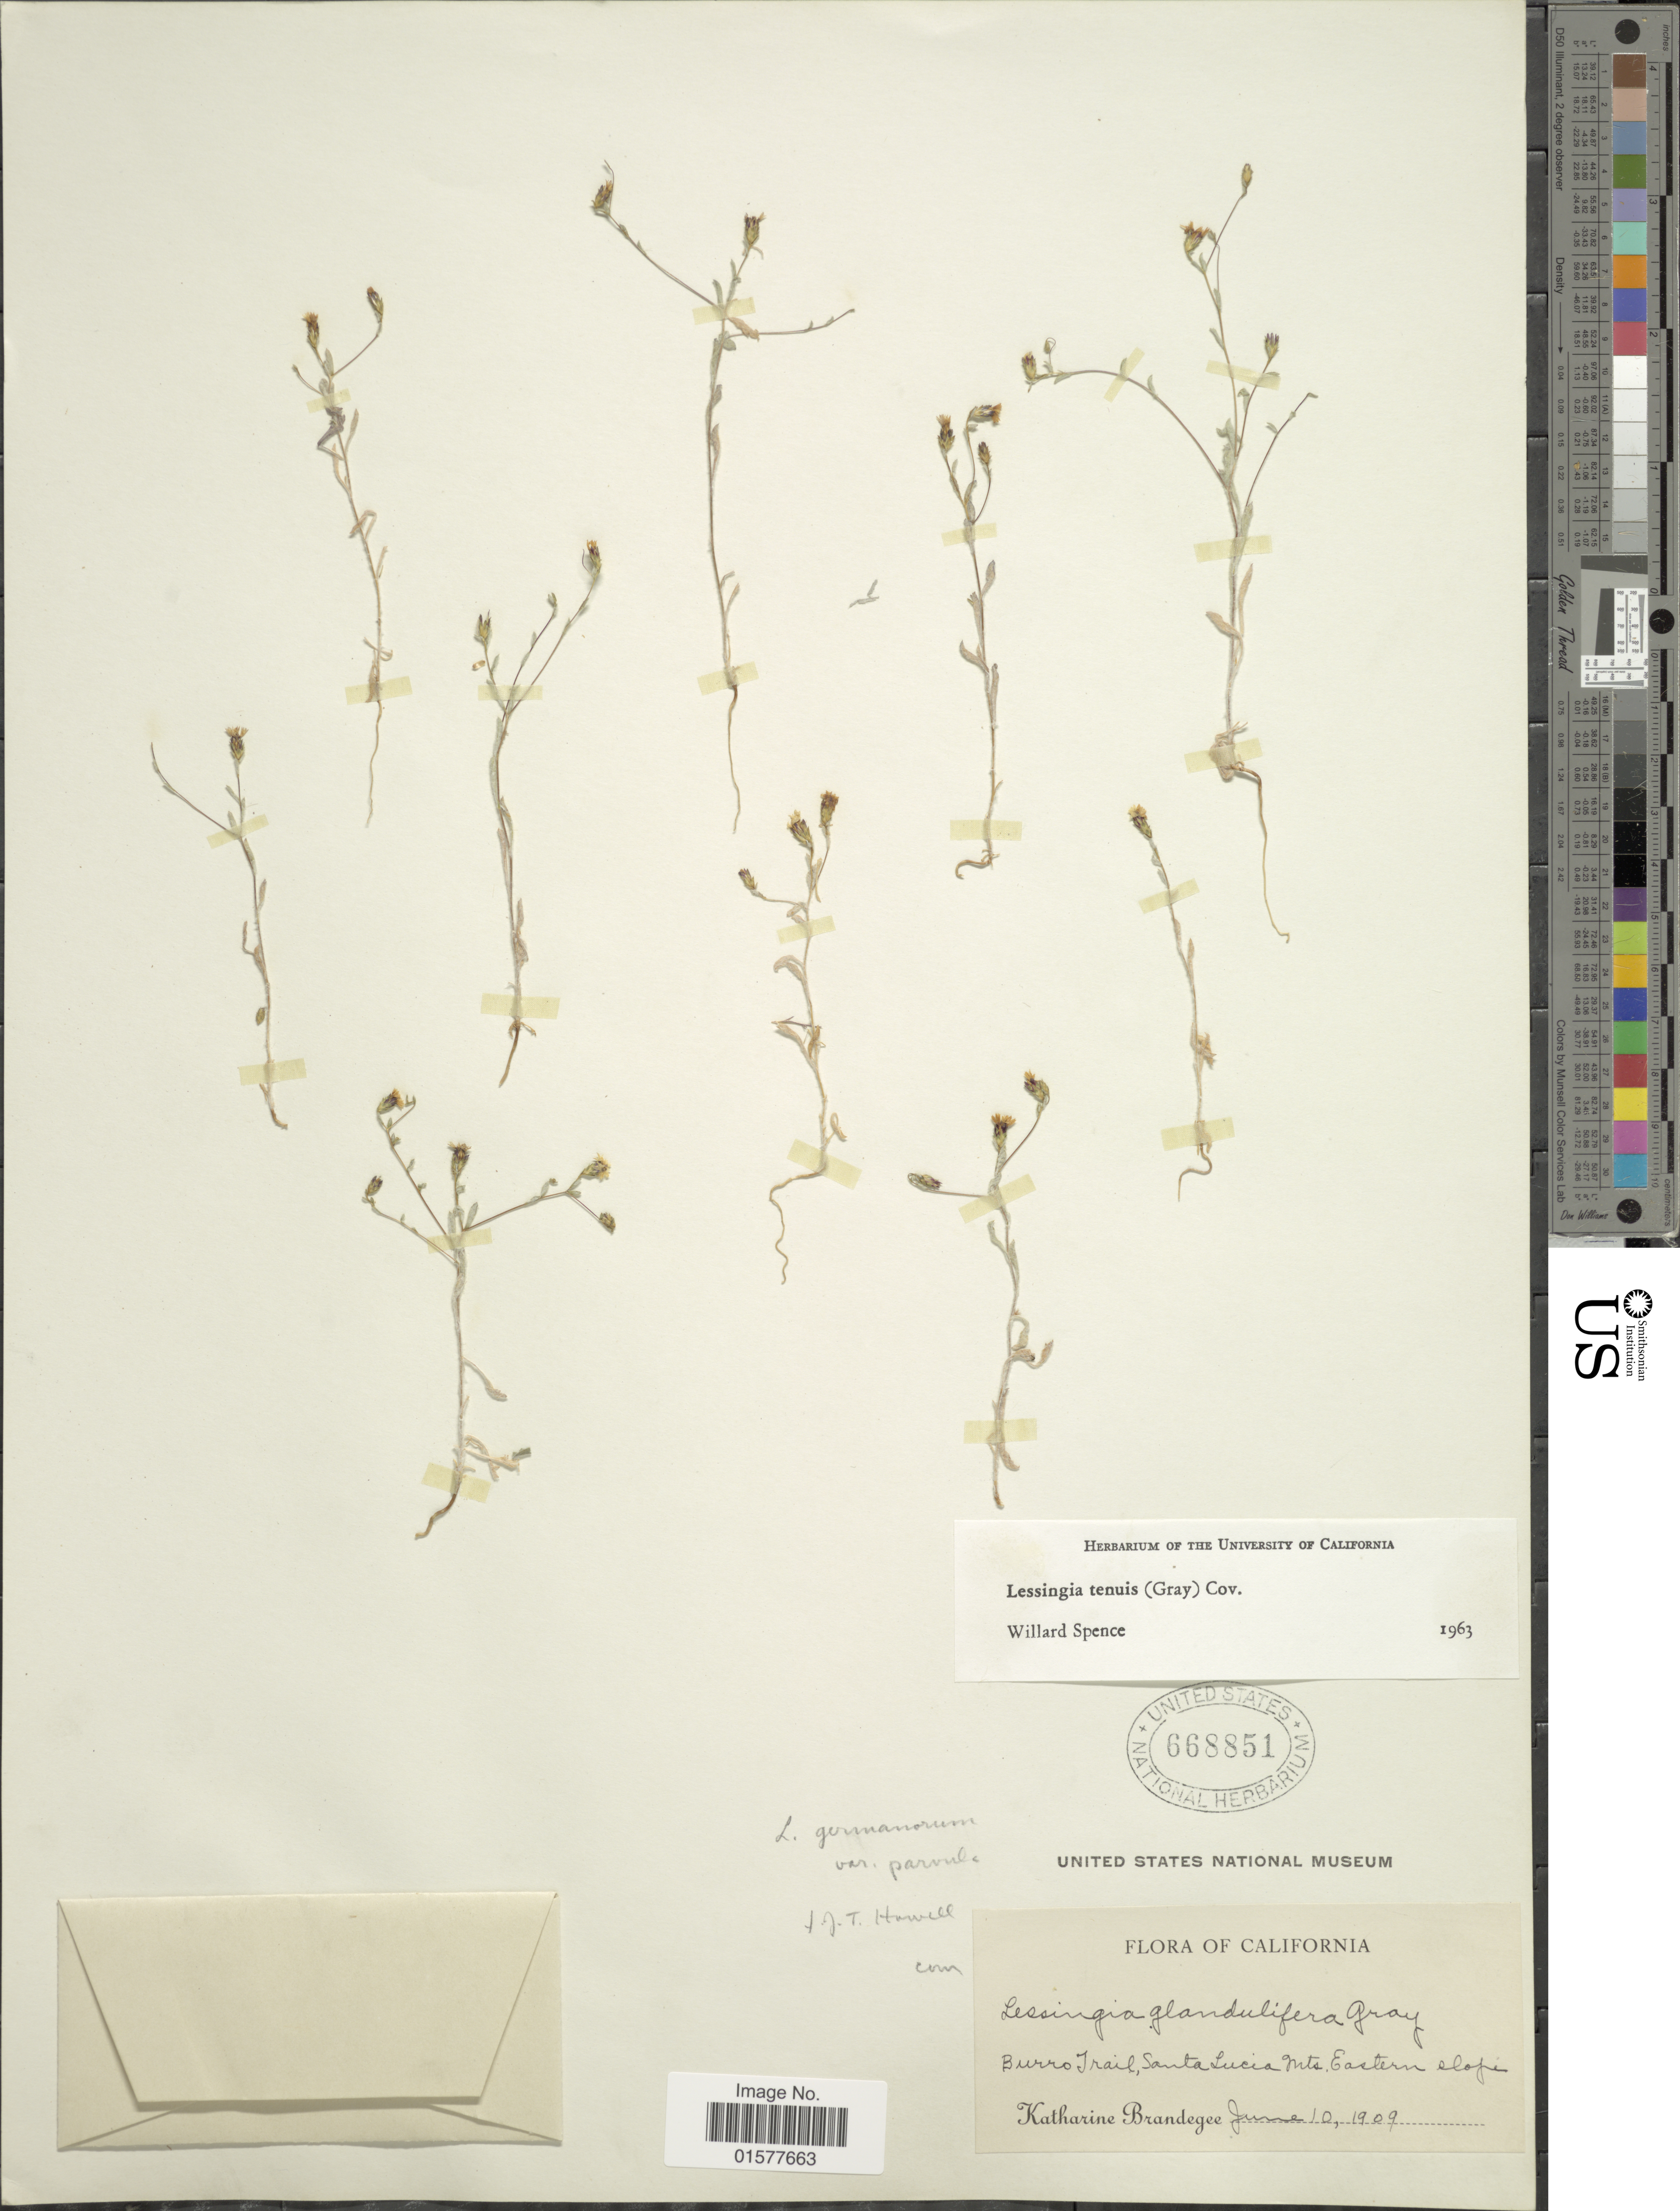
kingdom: Plantae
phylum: Tracheophyta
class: Magnoliopsida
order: Asterales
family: Asteraceae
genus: Lessingia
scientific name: Lessingia tenuis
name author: (A. Gray) Coville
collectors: M. K. Brandegee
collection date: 1909-06-10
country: United States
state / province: California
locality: Burr Trail, Santa Lucia Mts. Eastern slope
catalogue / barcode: US 668851